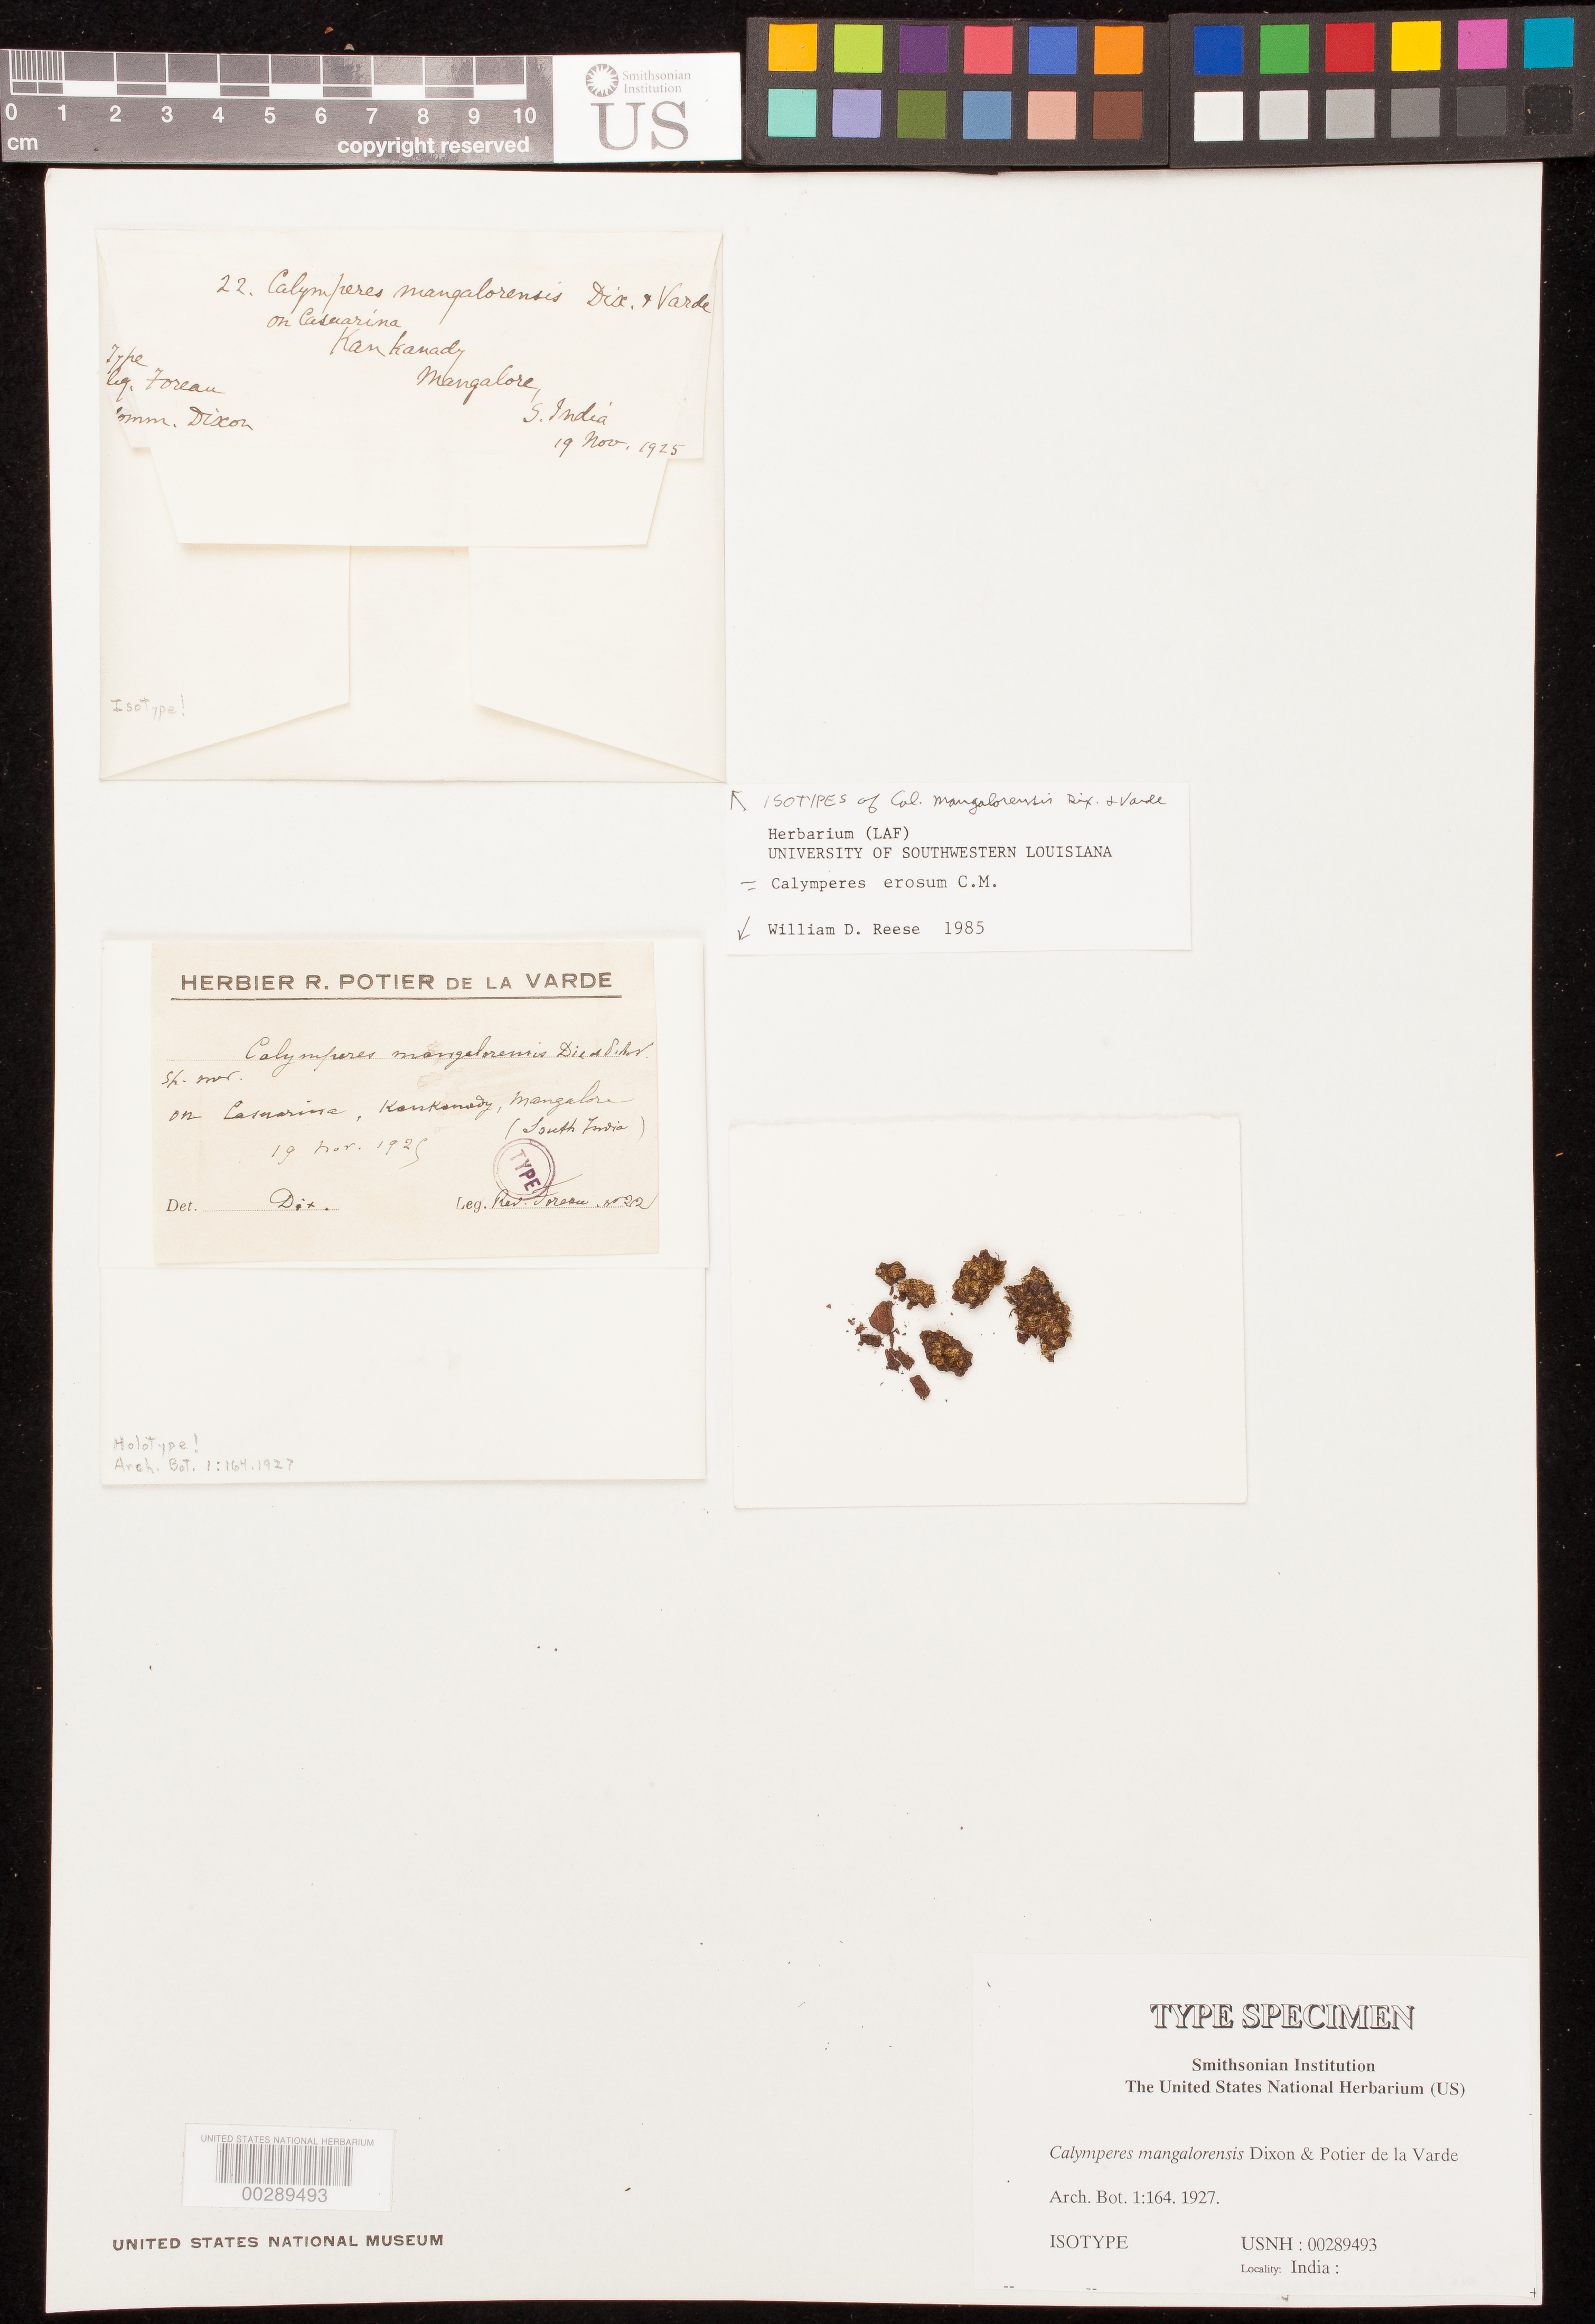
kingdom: Plantae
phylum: Bryophyta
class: Bryopsida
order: Dicranales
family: Calymperaceae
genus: Calymperes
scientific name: Calymperes mangalorensis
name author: Dixon & P. de la Varde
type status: Isotype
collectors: P. Foreau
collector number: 22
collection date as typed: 19 Nov 1925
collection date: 1925-11-19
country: India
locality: Casnarina, Kankanady, Mangalore.